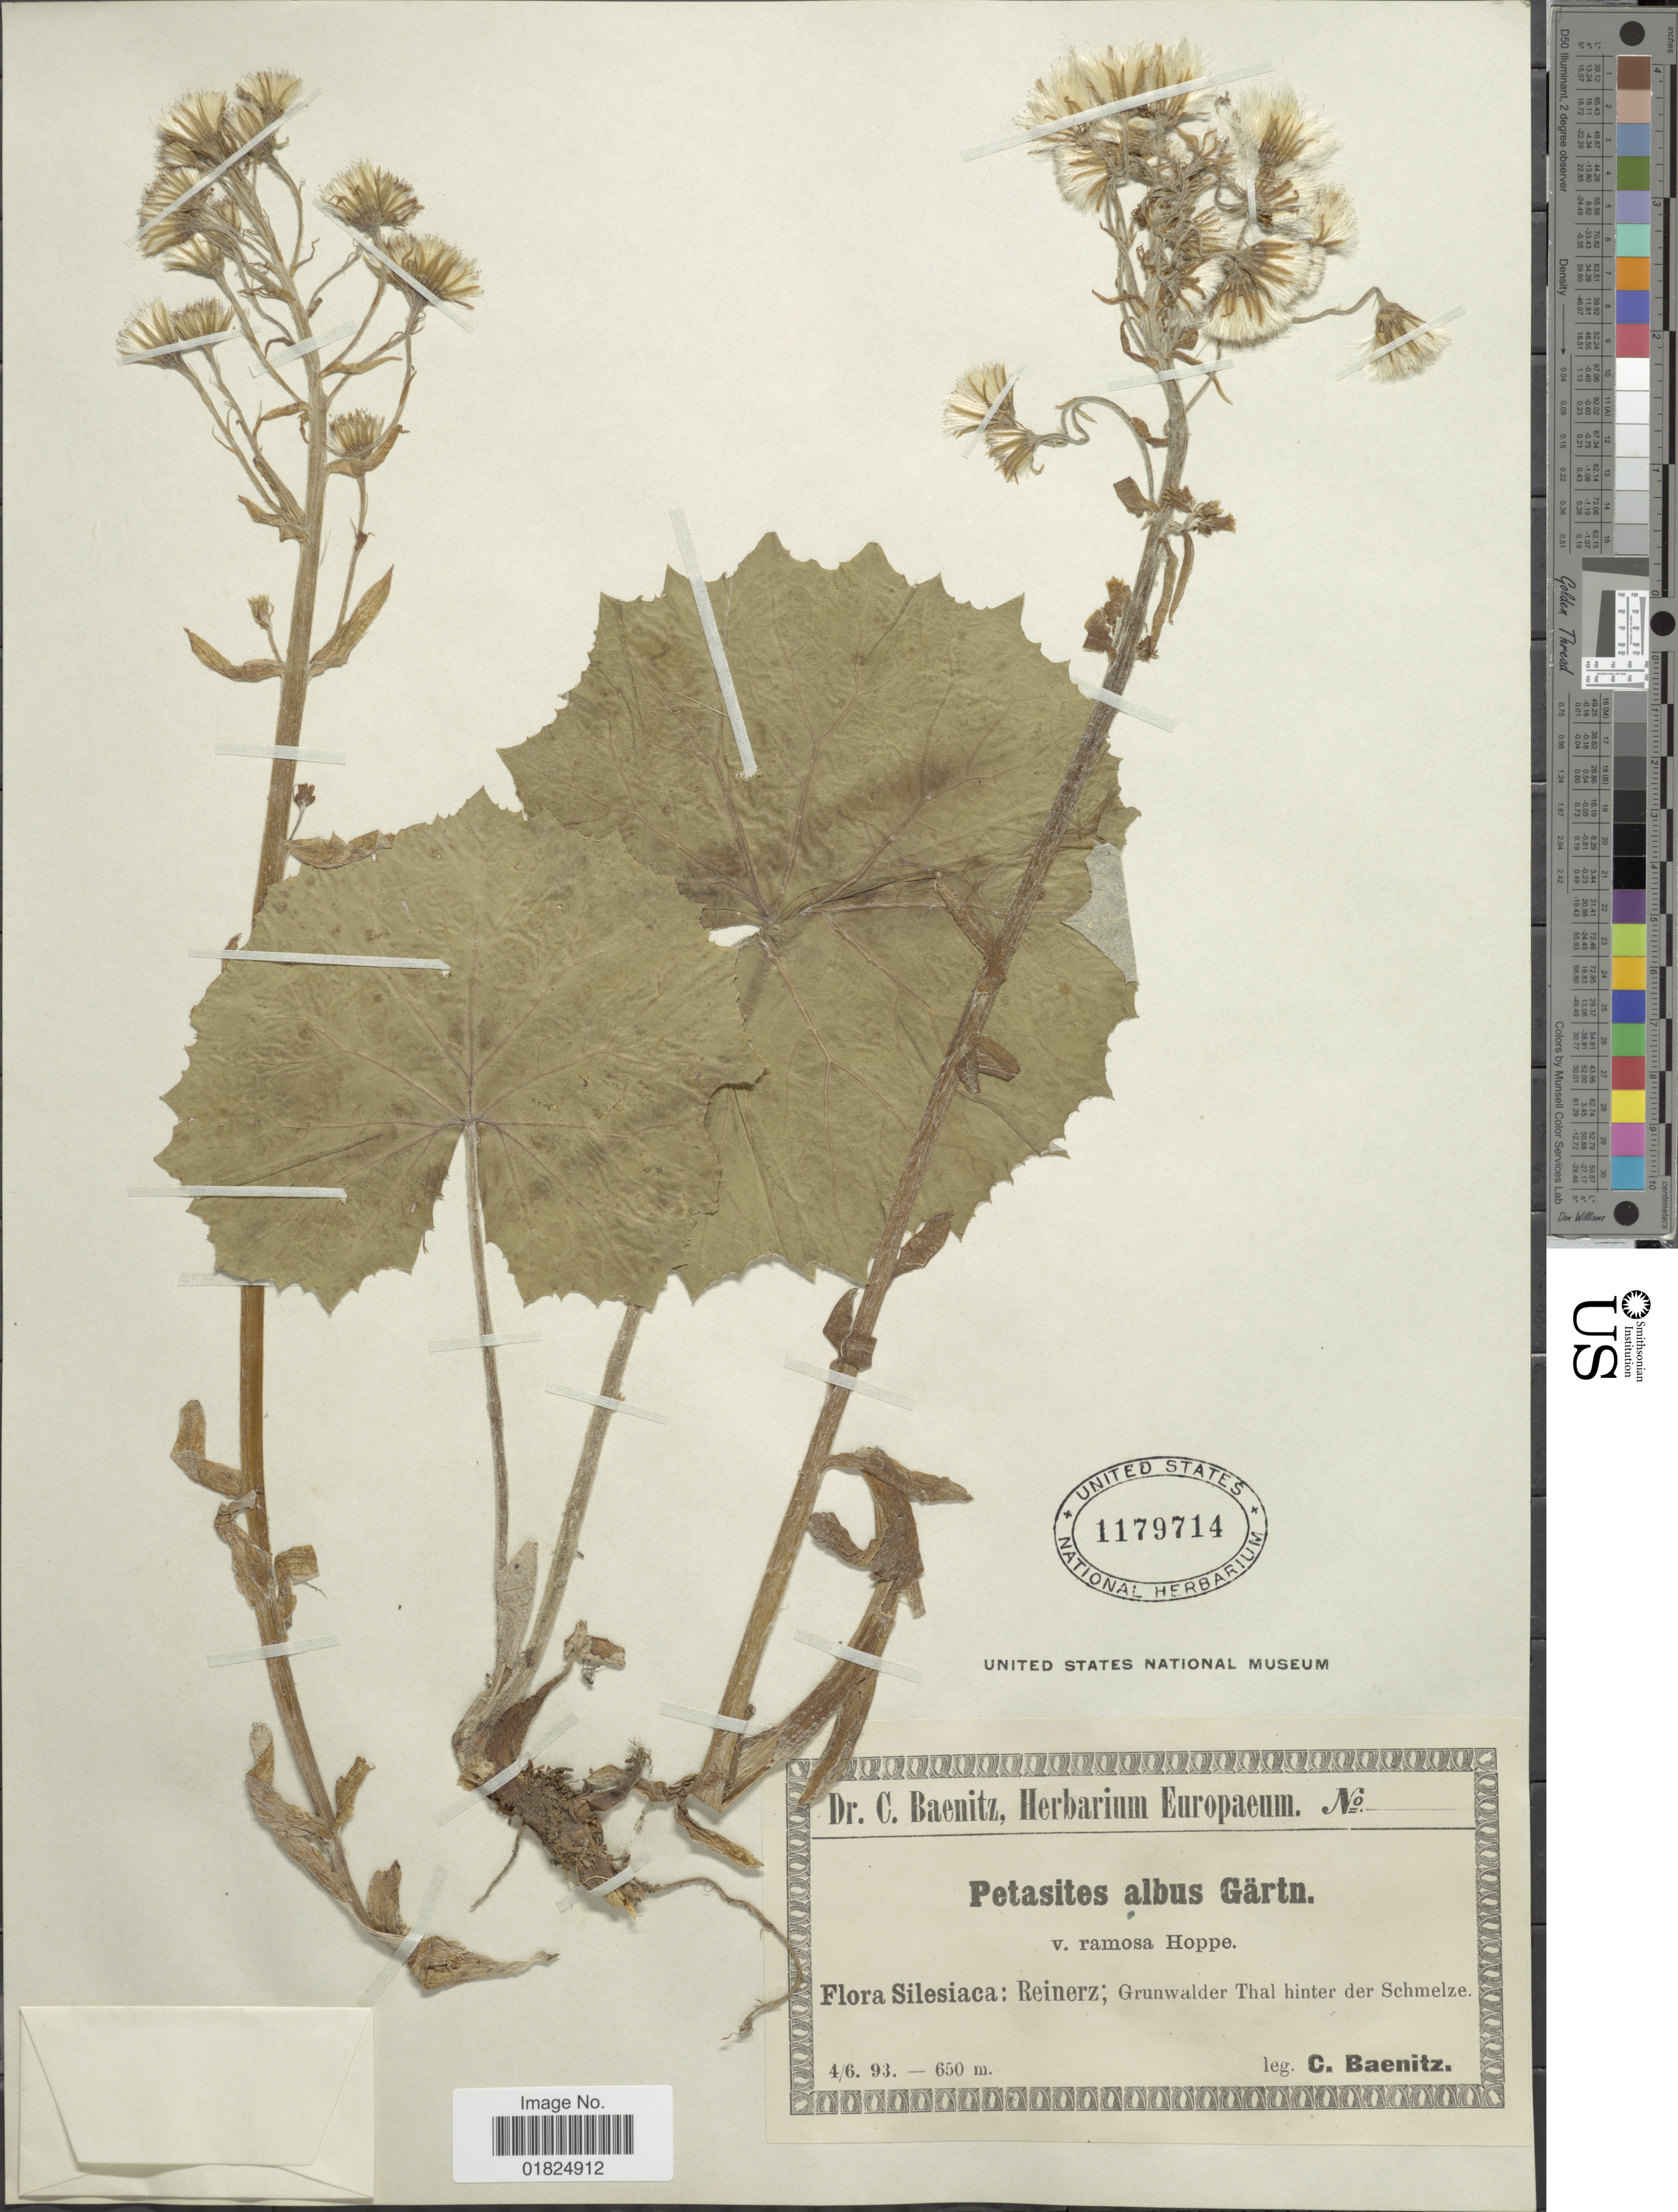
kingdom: Plantae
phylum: Tracheophyta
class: Magnoliopsida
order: Asterales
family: Asteraceae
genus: Petasites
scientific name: Petasites albus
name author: (L.) Gaertn.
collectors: C. G. Baenitz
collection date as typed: Transcribed d/m/y: 4/6/93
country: Germany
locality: Silesiaca: Reinerz; Grunwalder Thal hinter der Schmelze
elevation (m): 650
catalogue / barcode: US 1179714